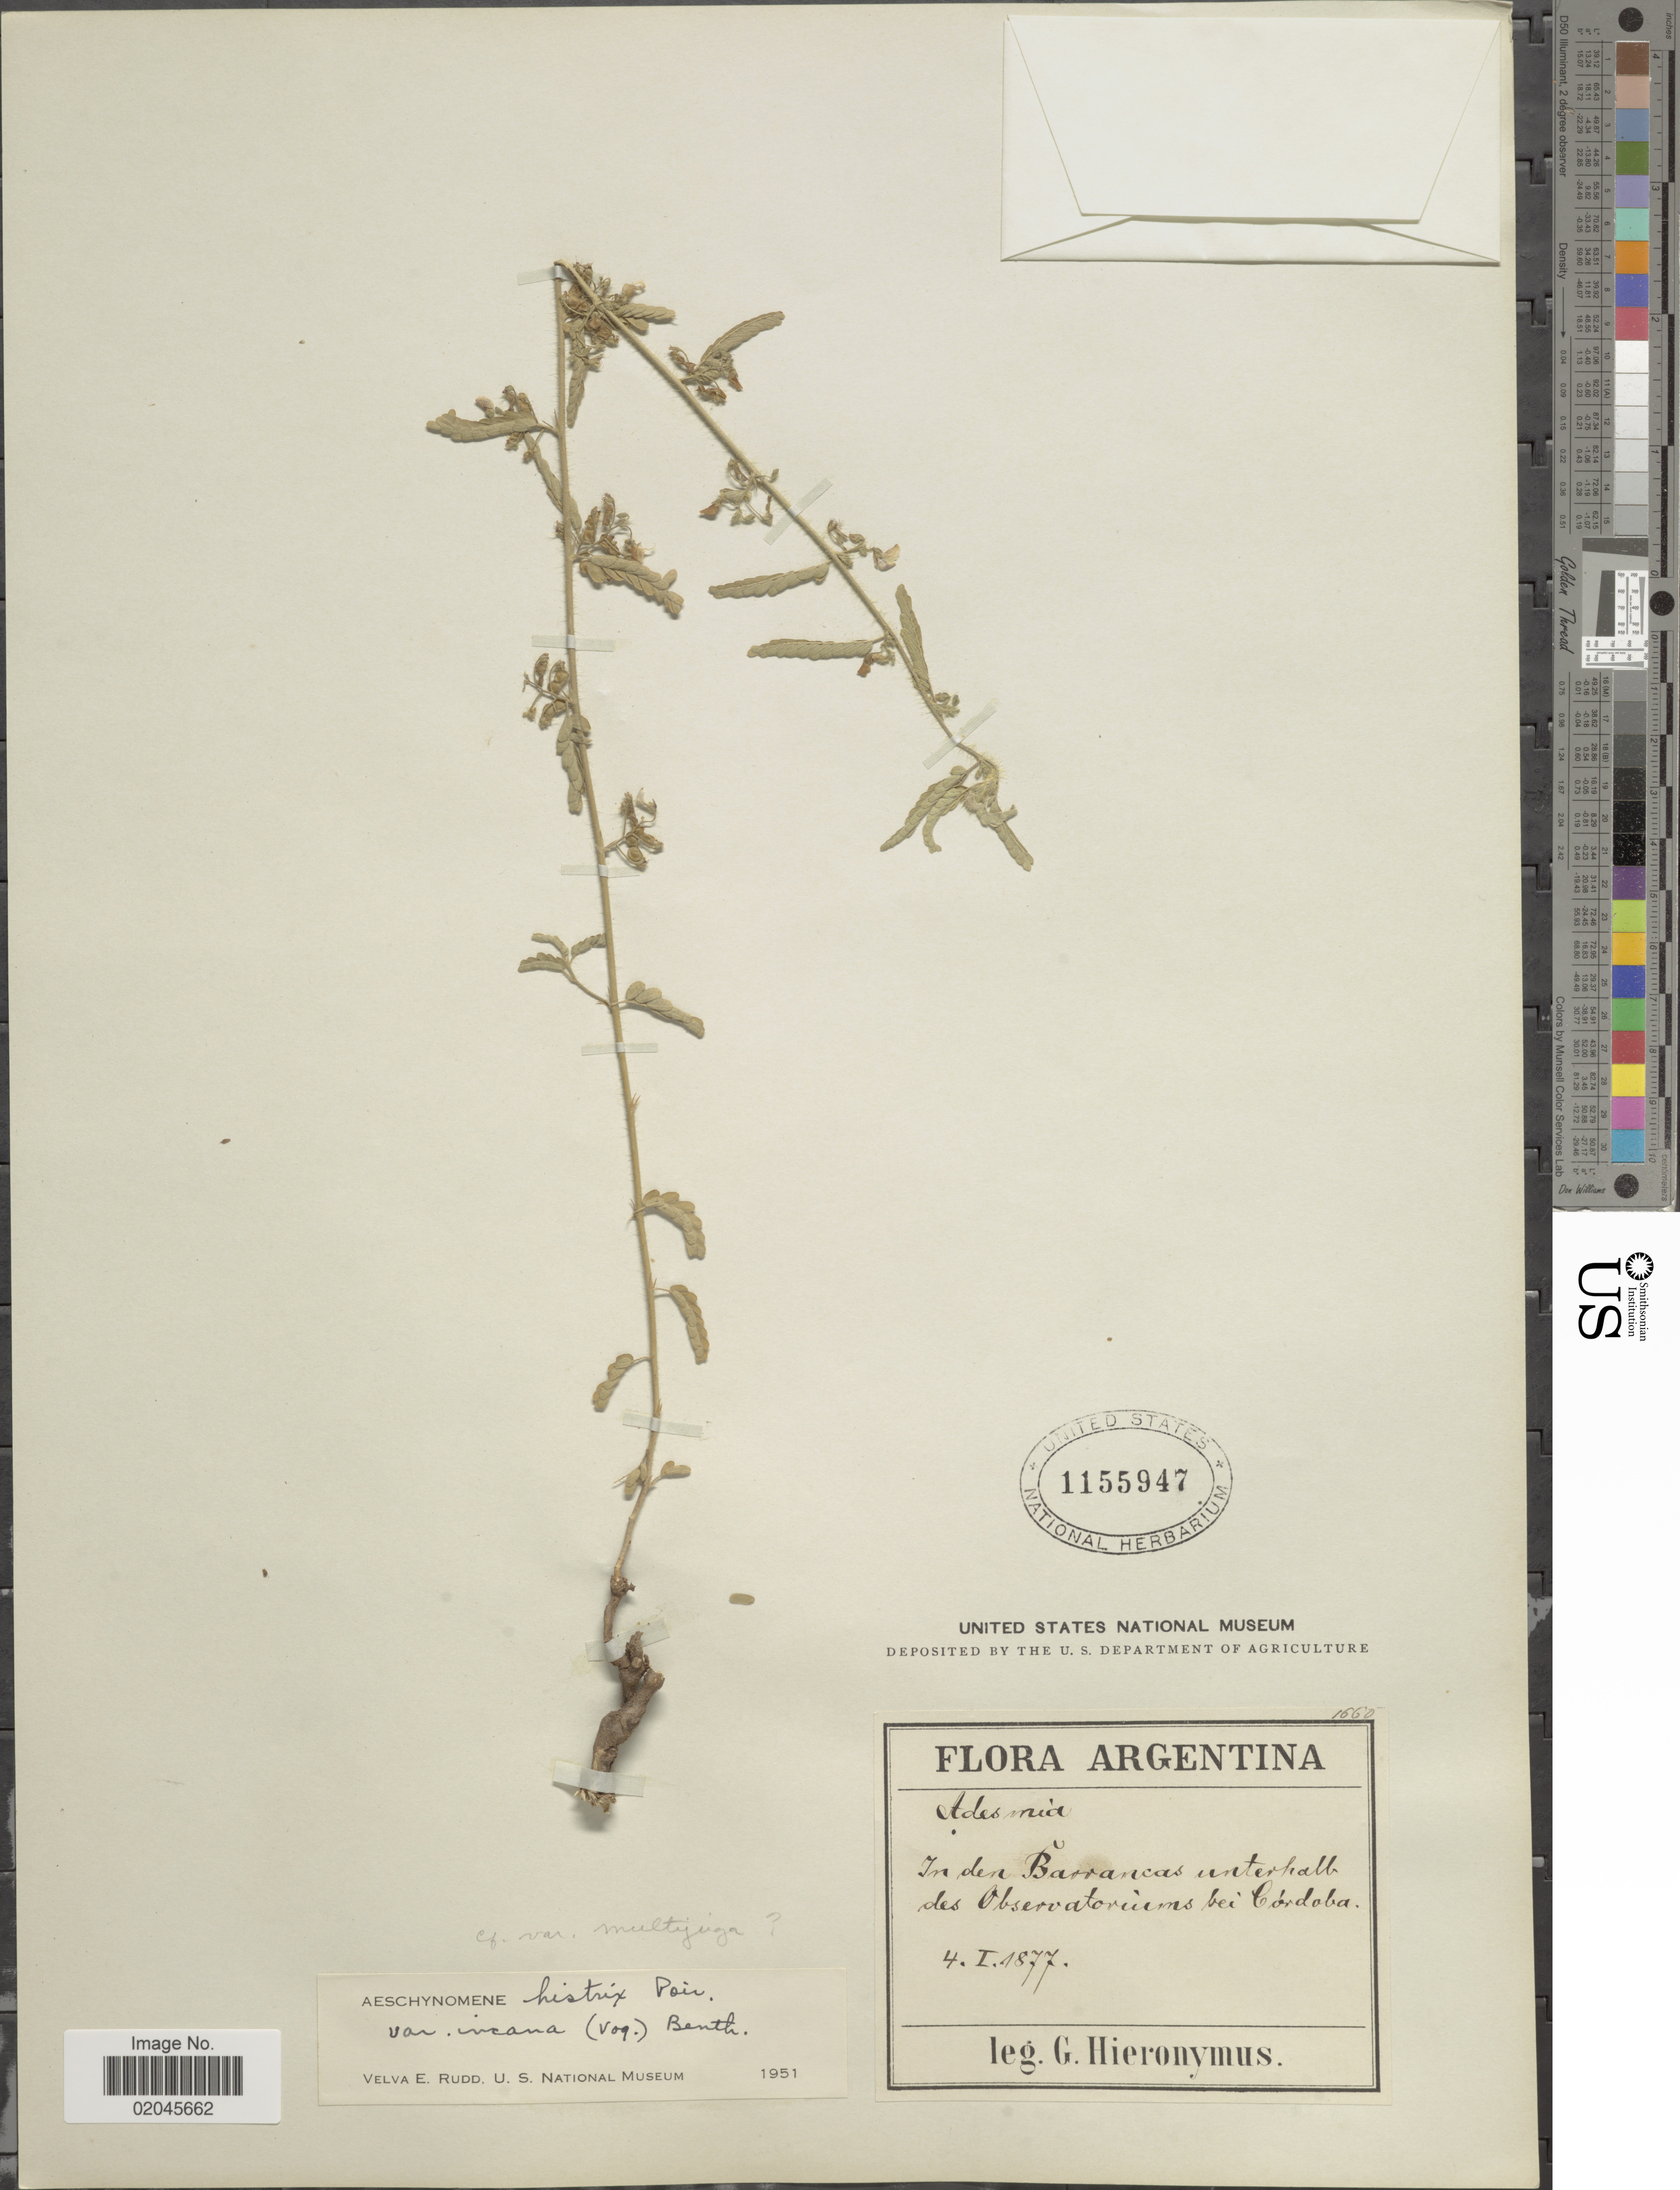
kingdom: Plantae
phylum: Tracheophyta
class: Magnoliopsida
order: Fabales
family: Fabaceae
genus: Aeschynomene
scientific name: Aeschynomene histrix var. multijuga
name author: (Chodat & Hassl.) Rudd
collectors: G. H. Hieronymus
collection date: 1877-01-04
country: Argentina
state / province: Cordoba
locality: In den Barrancas unterhalb des Observatoriums bei Cordoba.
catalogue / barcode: US 1155947